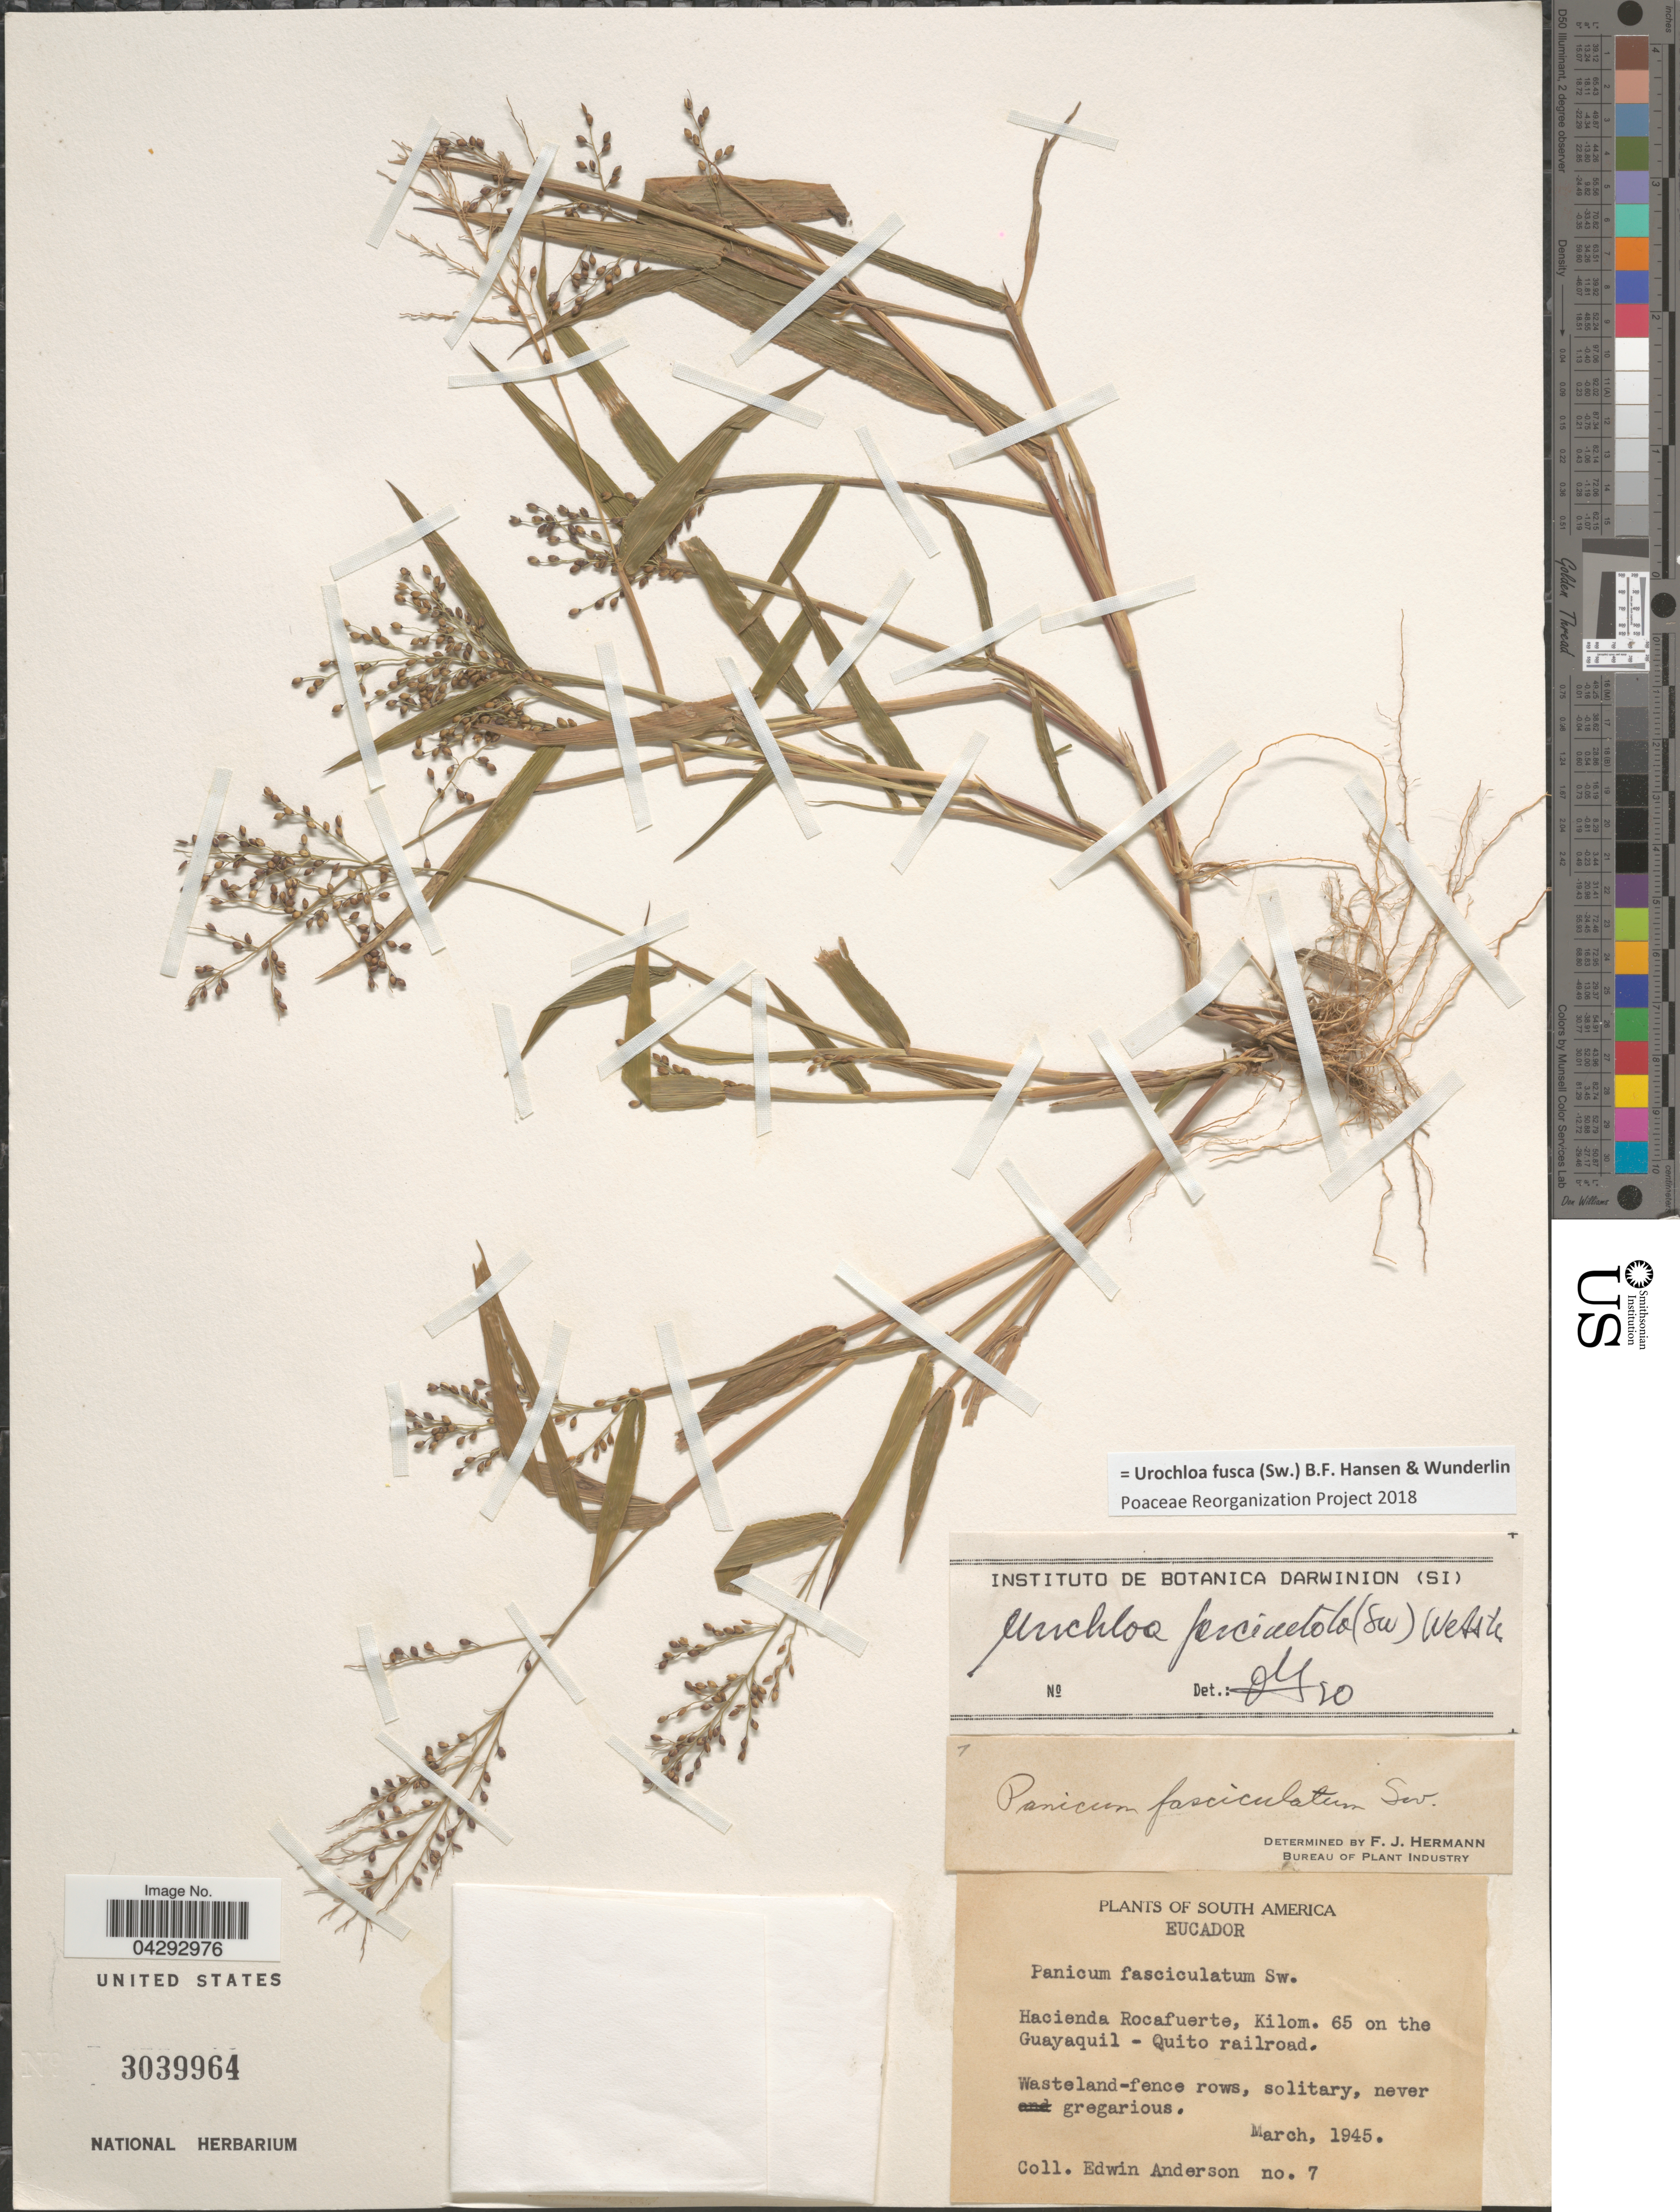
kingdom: Plantae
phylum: Tracheophyta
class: Liliopsida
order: Poales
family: Poaceae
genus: Urochloa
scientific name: Urochloa fusca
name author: (Sw.) B.F. Hansen & Wunderlin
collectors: E. Anderson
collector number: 7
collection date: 1945-03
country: Ecuador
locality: Hacienda Rocafuerte, Kilom. 65 on the Guayaquil - Quito railroad.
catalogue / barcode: US 3039964